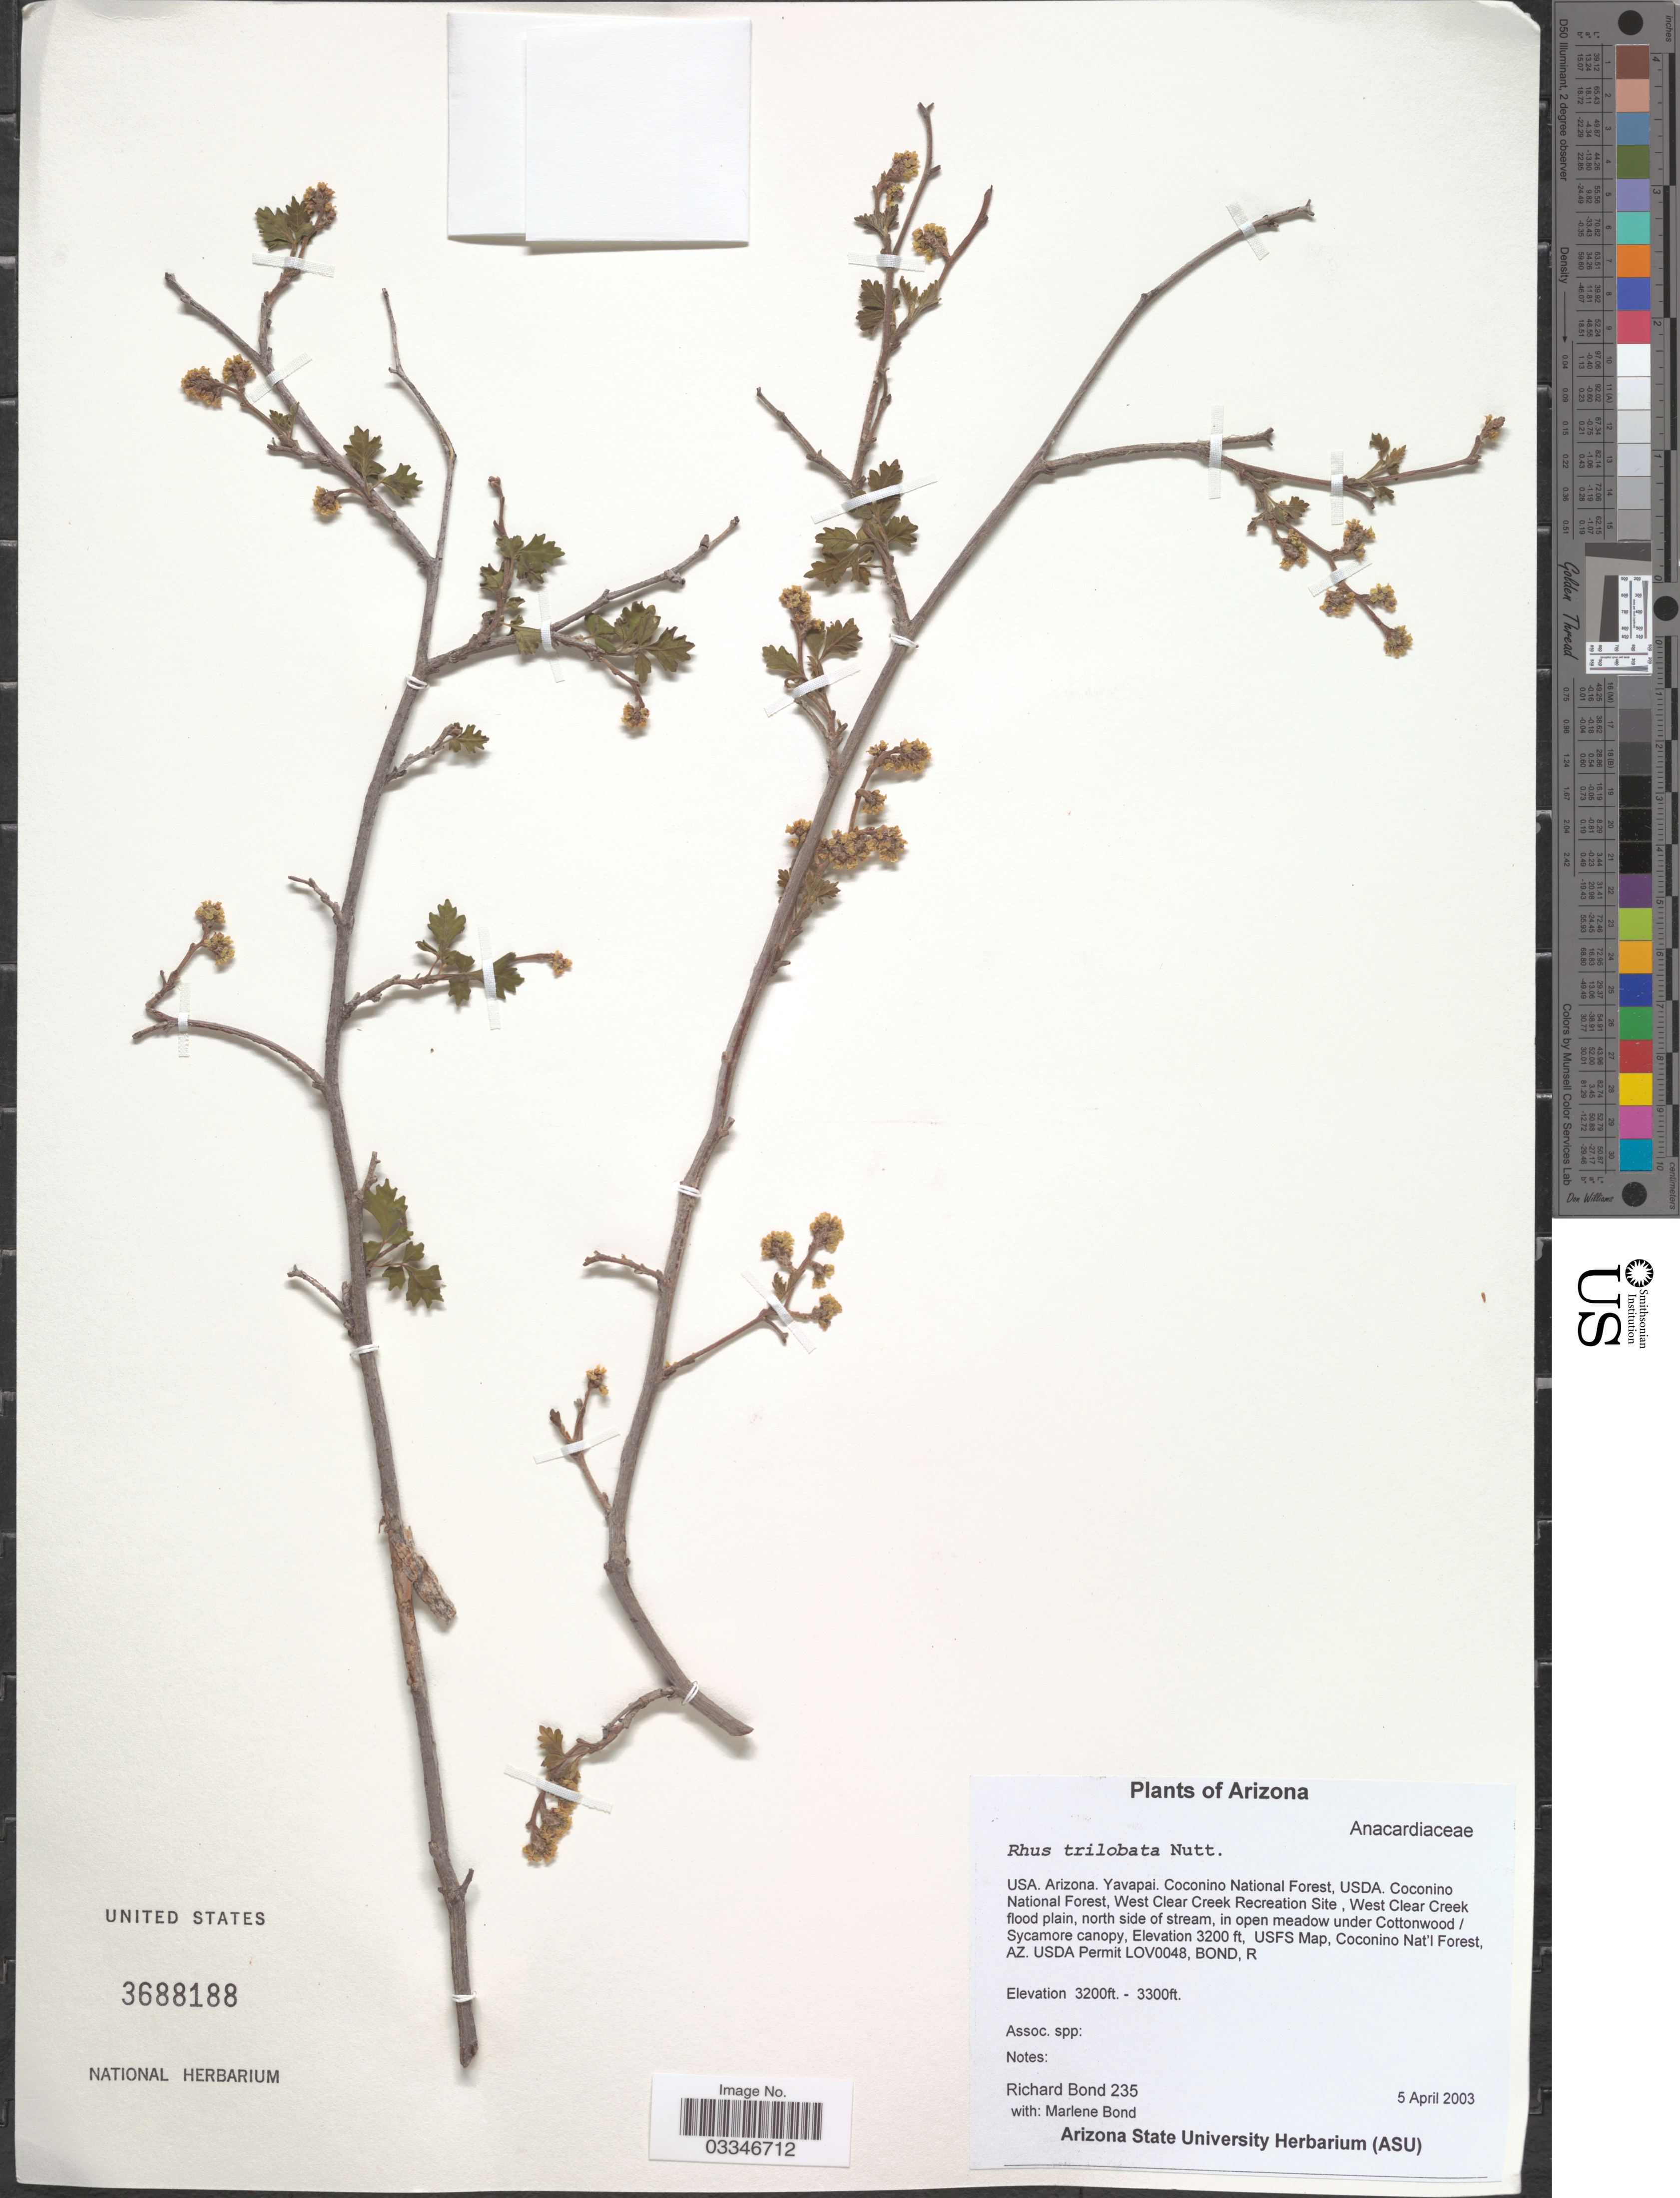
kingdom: Plantae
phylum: Tracheophyta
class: Magnoliopsida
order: Sapindales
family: Anacardiaceae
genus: Rhus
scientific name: Rhus trilobata var. typica Munz & Sloane ined.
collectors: R. Bond & M. Bond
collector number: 235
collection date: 2003-04-05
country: United States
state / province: Arizona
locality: Yavapai. Coconino National Forest, USDA. Coconino National Forest, West Clear Creek Recreation Site, West Clear Creek flood plain, north side of stream, in open meadow under Cottonwood / Sycamore canopy. USFS Map, Coconino Nat'l Forest. USDA Permit LOV0048, Bond, R.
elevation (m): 975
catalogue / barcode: US 3688188